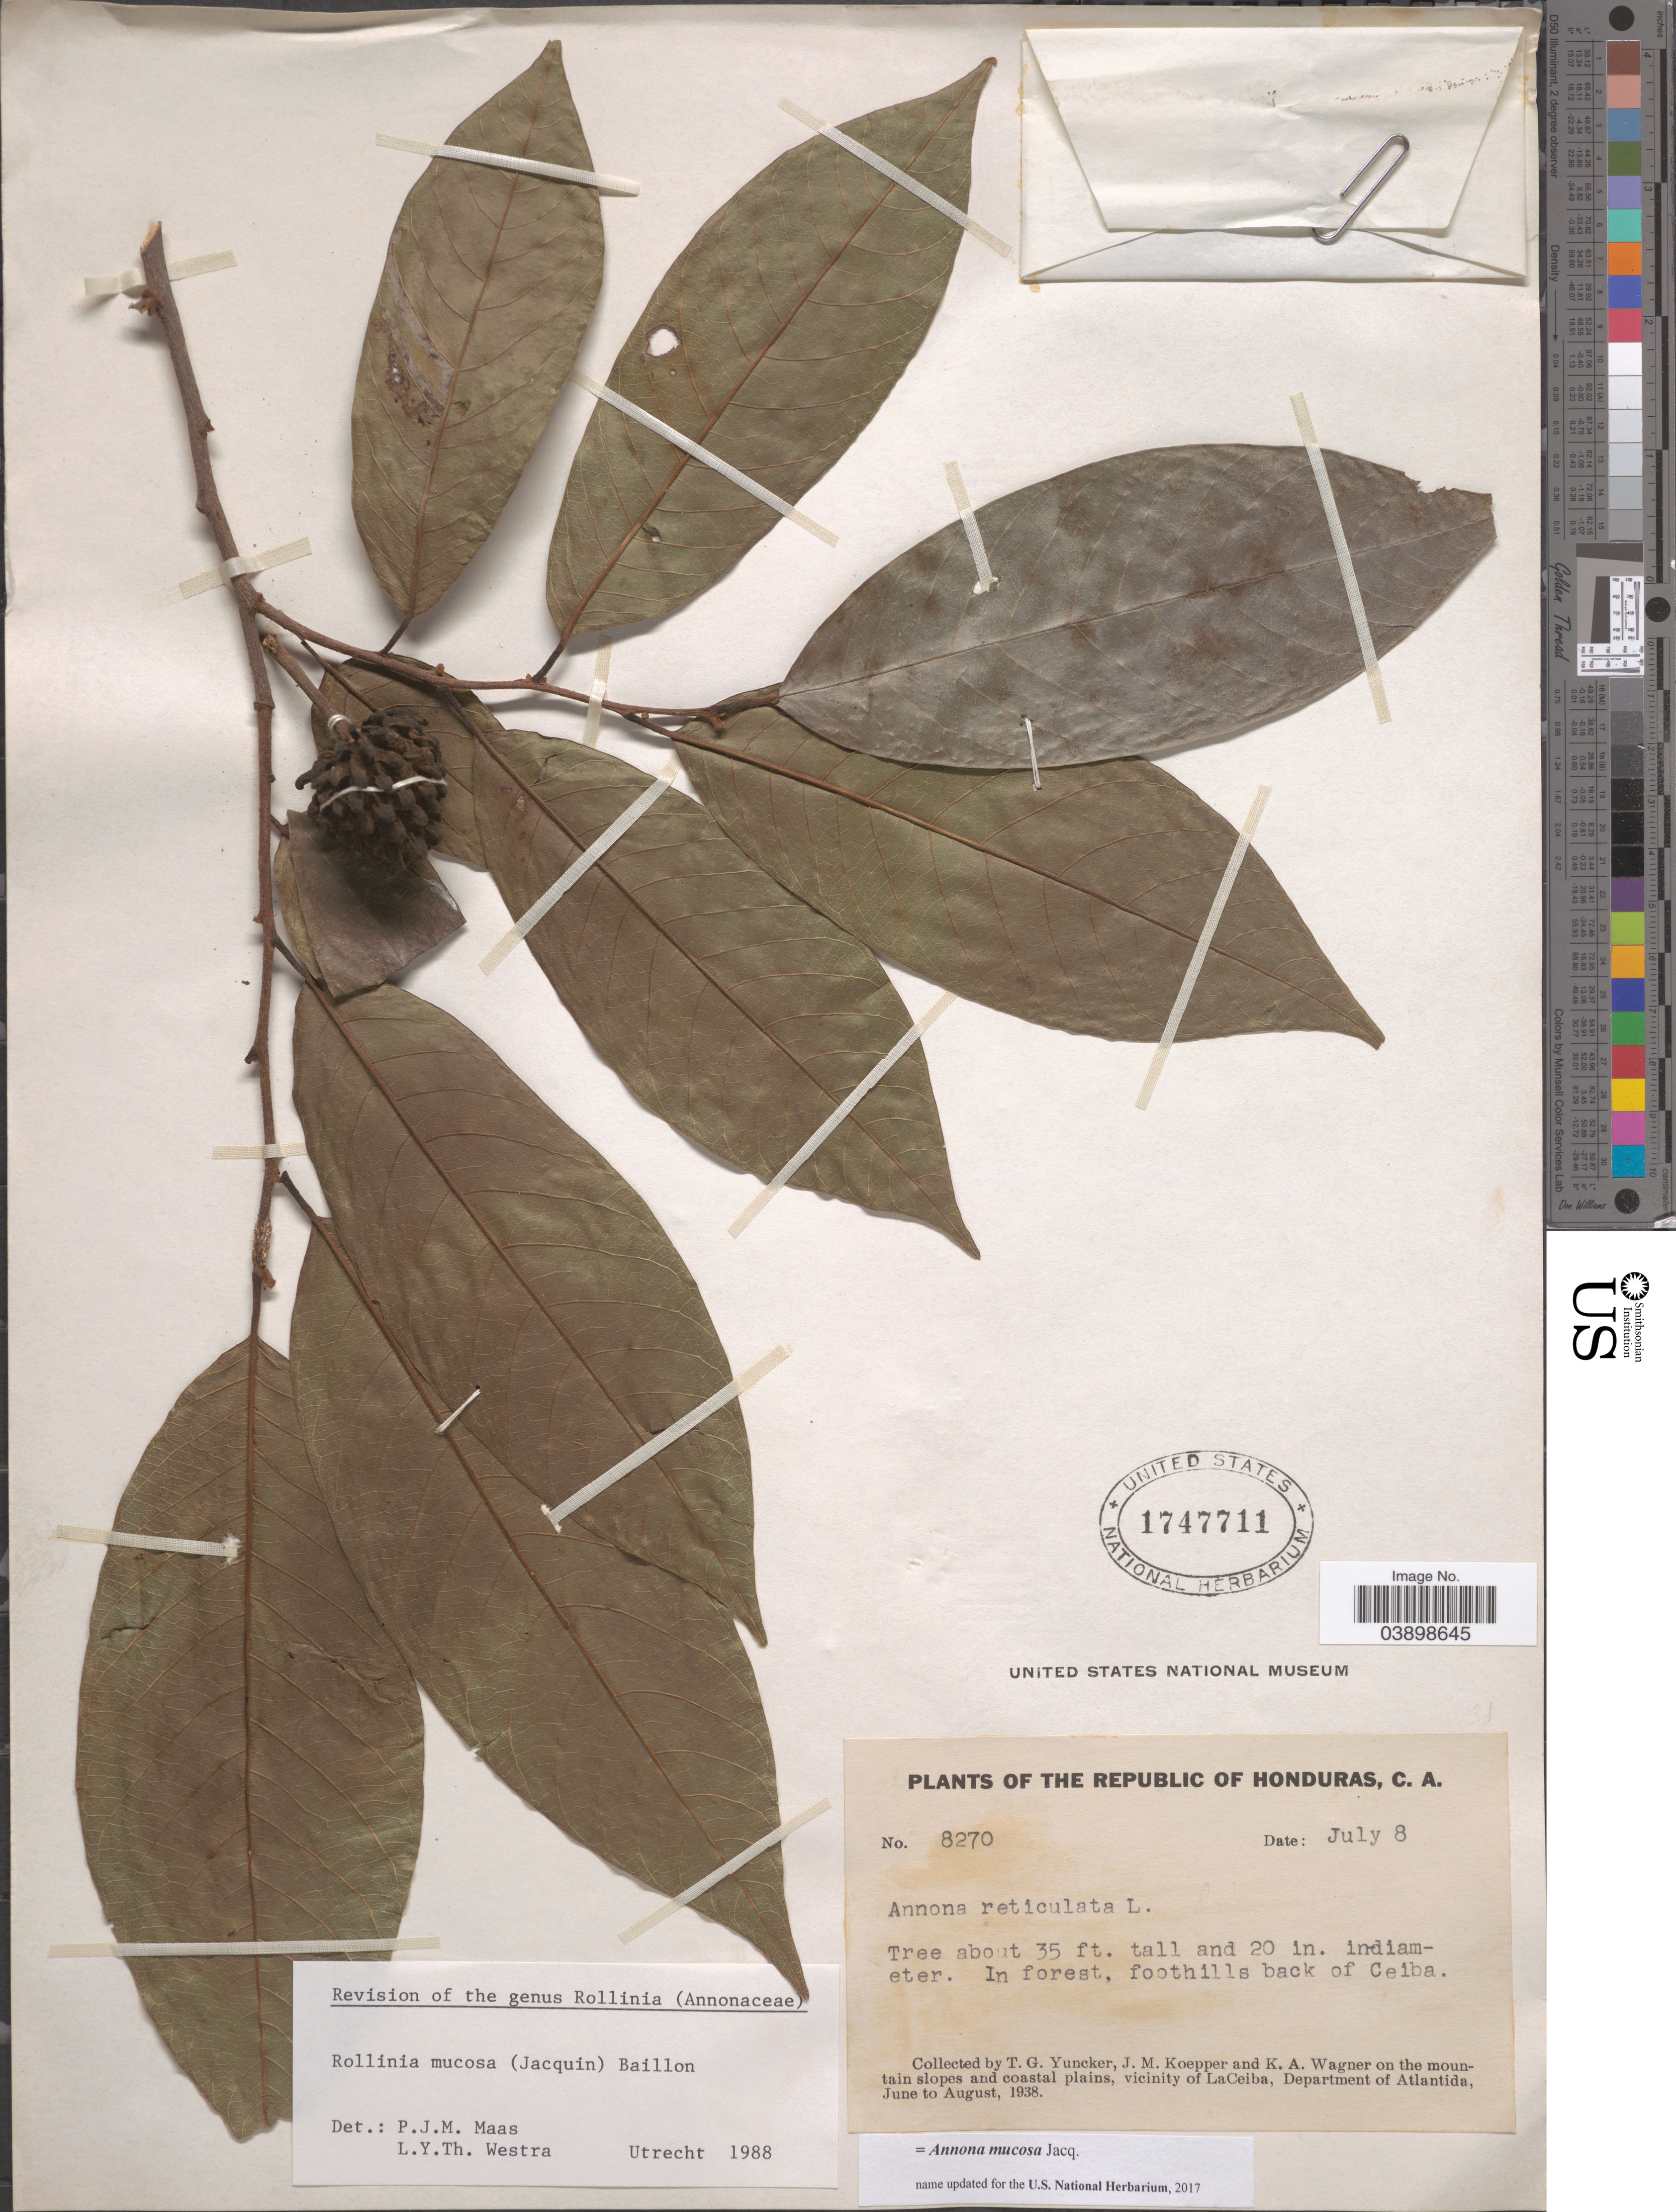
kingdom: Plantae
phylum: Tracheophyta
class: Magnoliopsida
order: Magnoliales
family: Annonaceae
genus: Annona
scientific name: Annona mucosa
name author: Jacq.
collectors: T. G. Yuncker, J. M. Koepper & K. A. Wagner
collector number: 8270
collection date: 1938-07-08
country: Honduras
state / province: Atlantida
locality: On the mountain slopes and coastal plains, vicinity of LaCeiba, Department of Atlantida. Foothills back of Ceiba.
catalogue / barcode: US 1747711